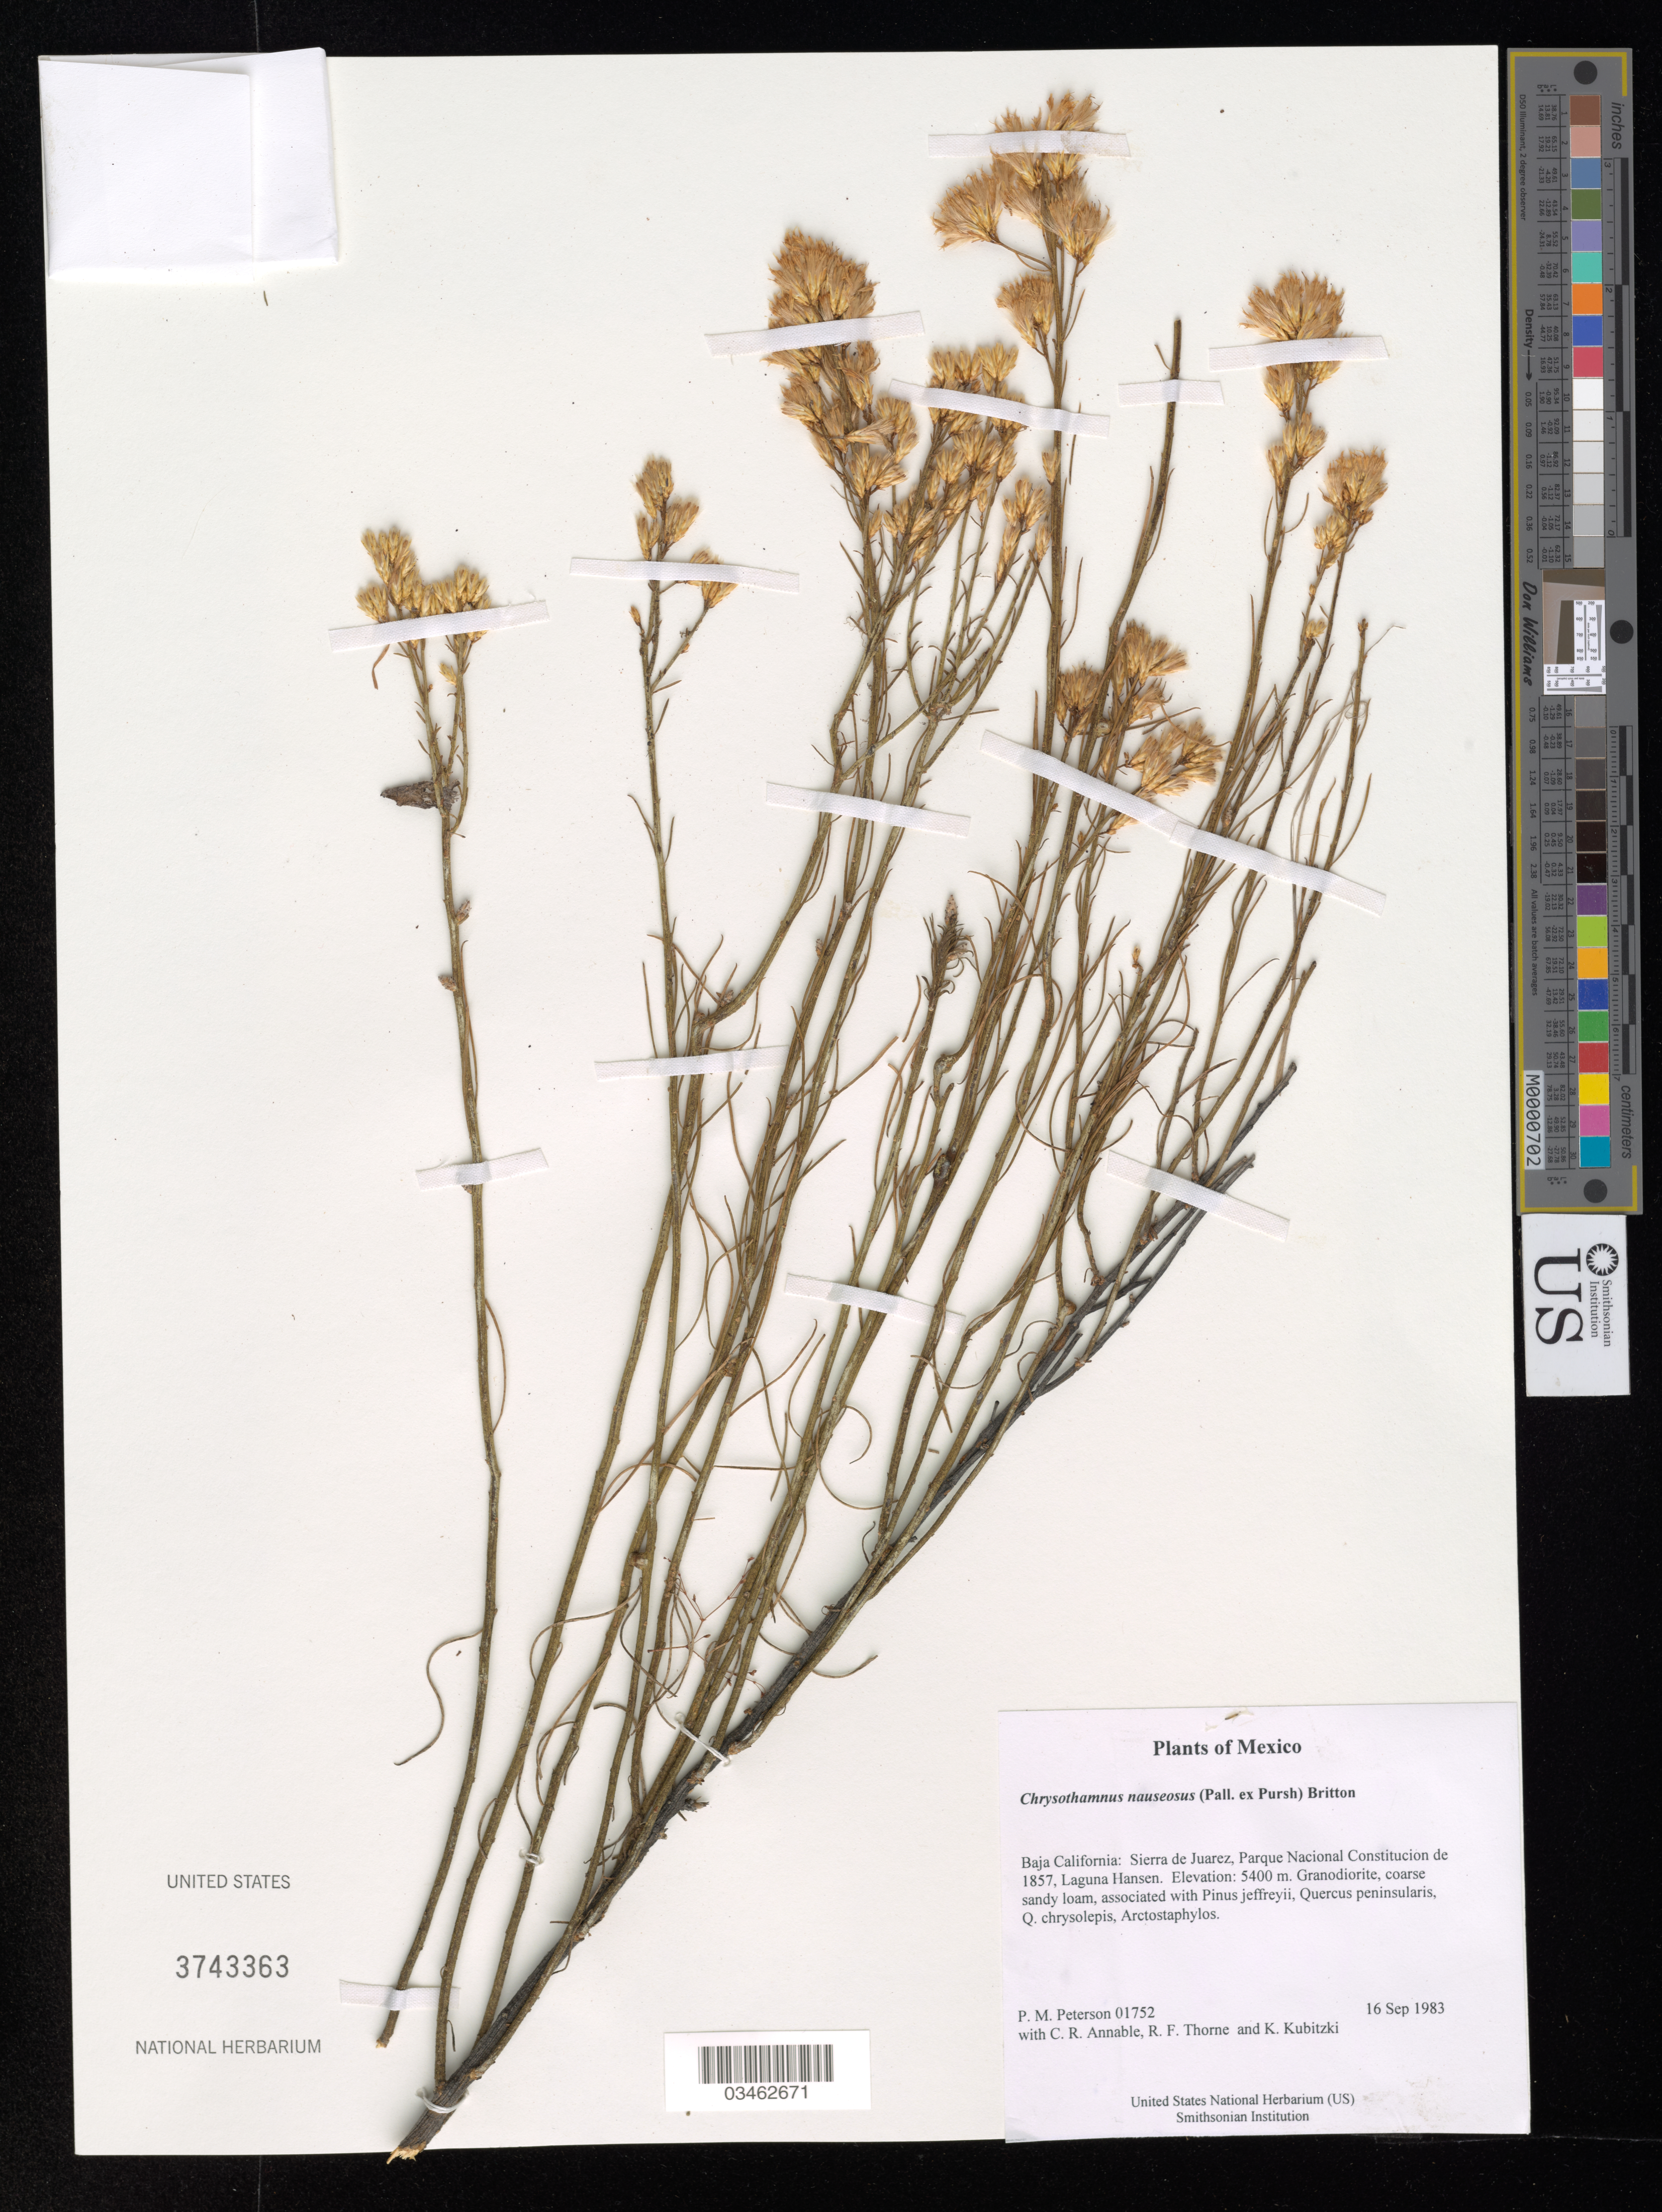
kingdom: Plantae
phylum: Tracheophyta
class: Magnoliopsida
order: Asterales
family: Asteraceae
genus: Chrysothamnus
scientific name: Chrysothamnus nauseosus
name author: (Pall. ex Pursh) Britton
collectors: P. M. Peterson, C. R. Annable, R. F. Thorne & K. Kubitzki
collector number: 01752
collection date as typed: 16 Sep 1983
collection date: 1983-09-16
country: Mexico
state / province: Baja California Norte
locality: Sierra de Juarez, Parque Nacional Constitucion de 1857, Laguna Hansen.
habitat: Granodiorite, coarse sandy loam, associated with Pinus jeffreyii, Quercus peninsularis, Q. chrysolepis, Arctostaphylos.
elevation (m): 5400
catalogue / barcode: US 3743363